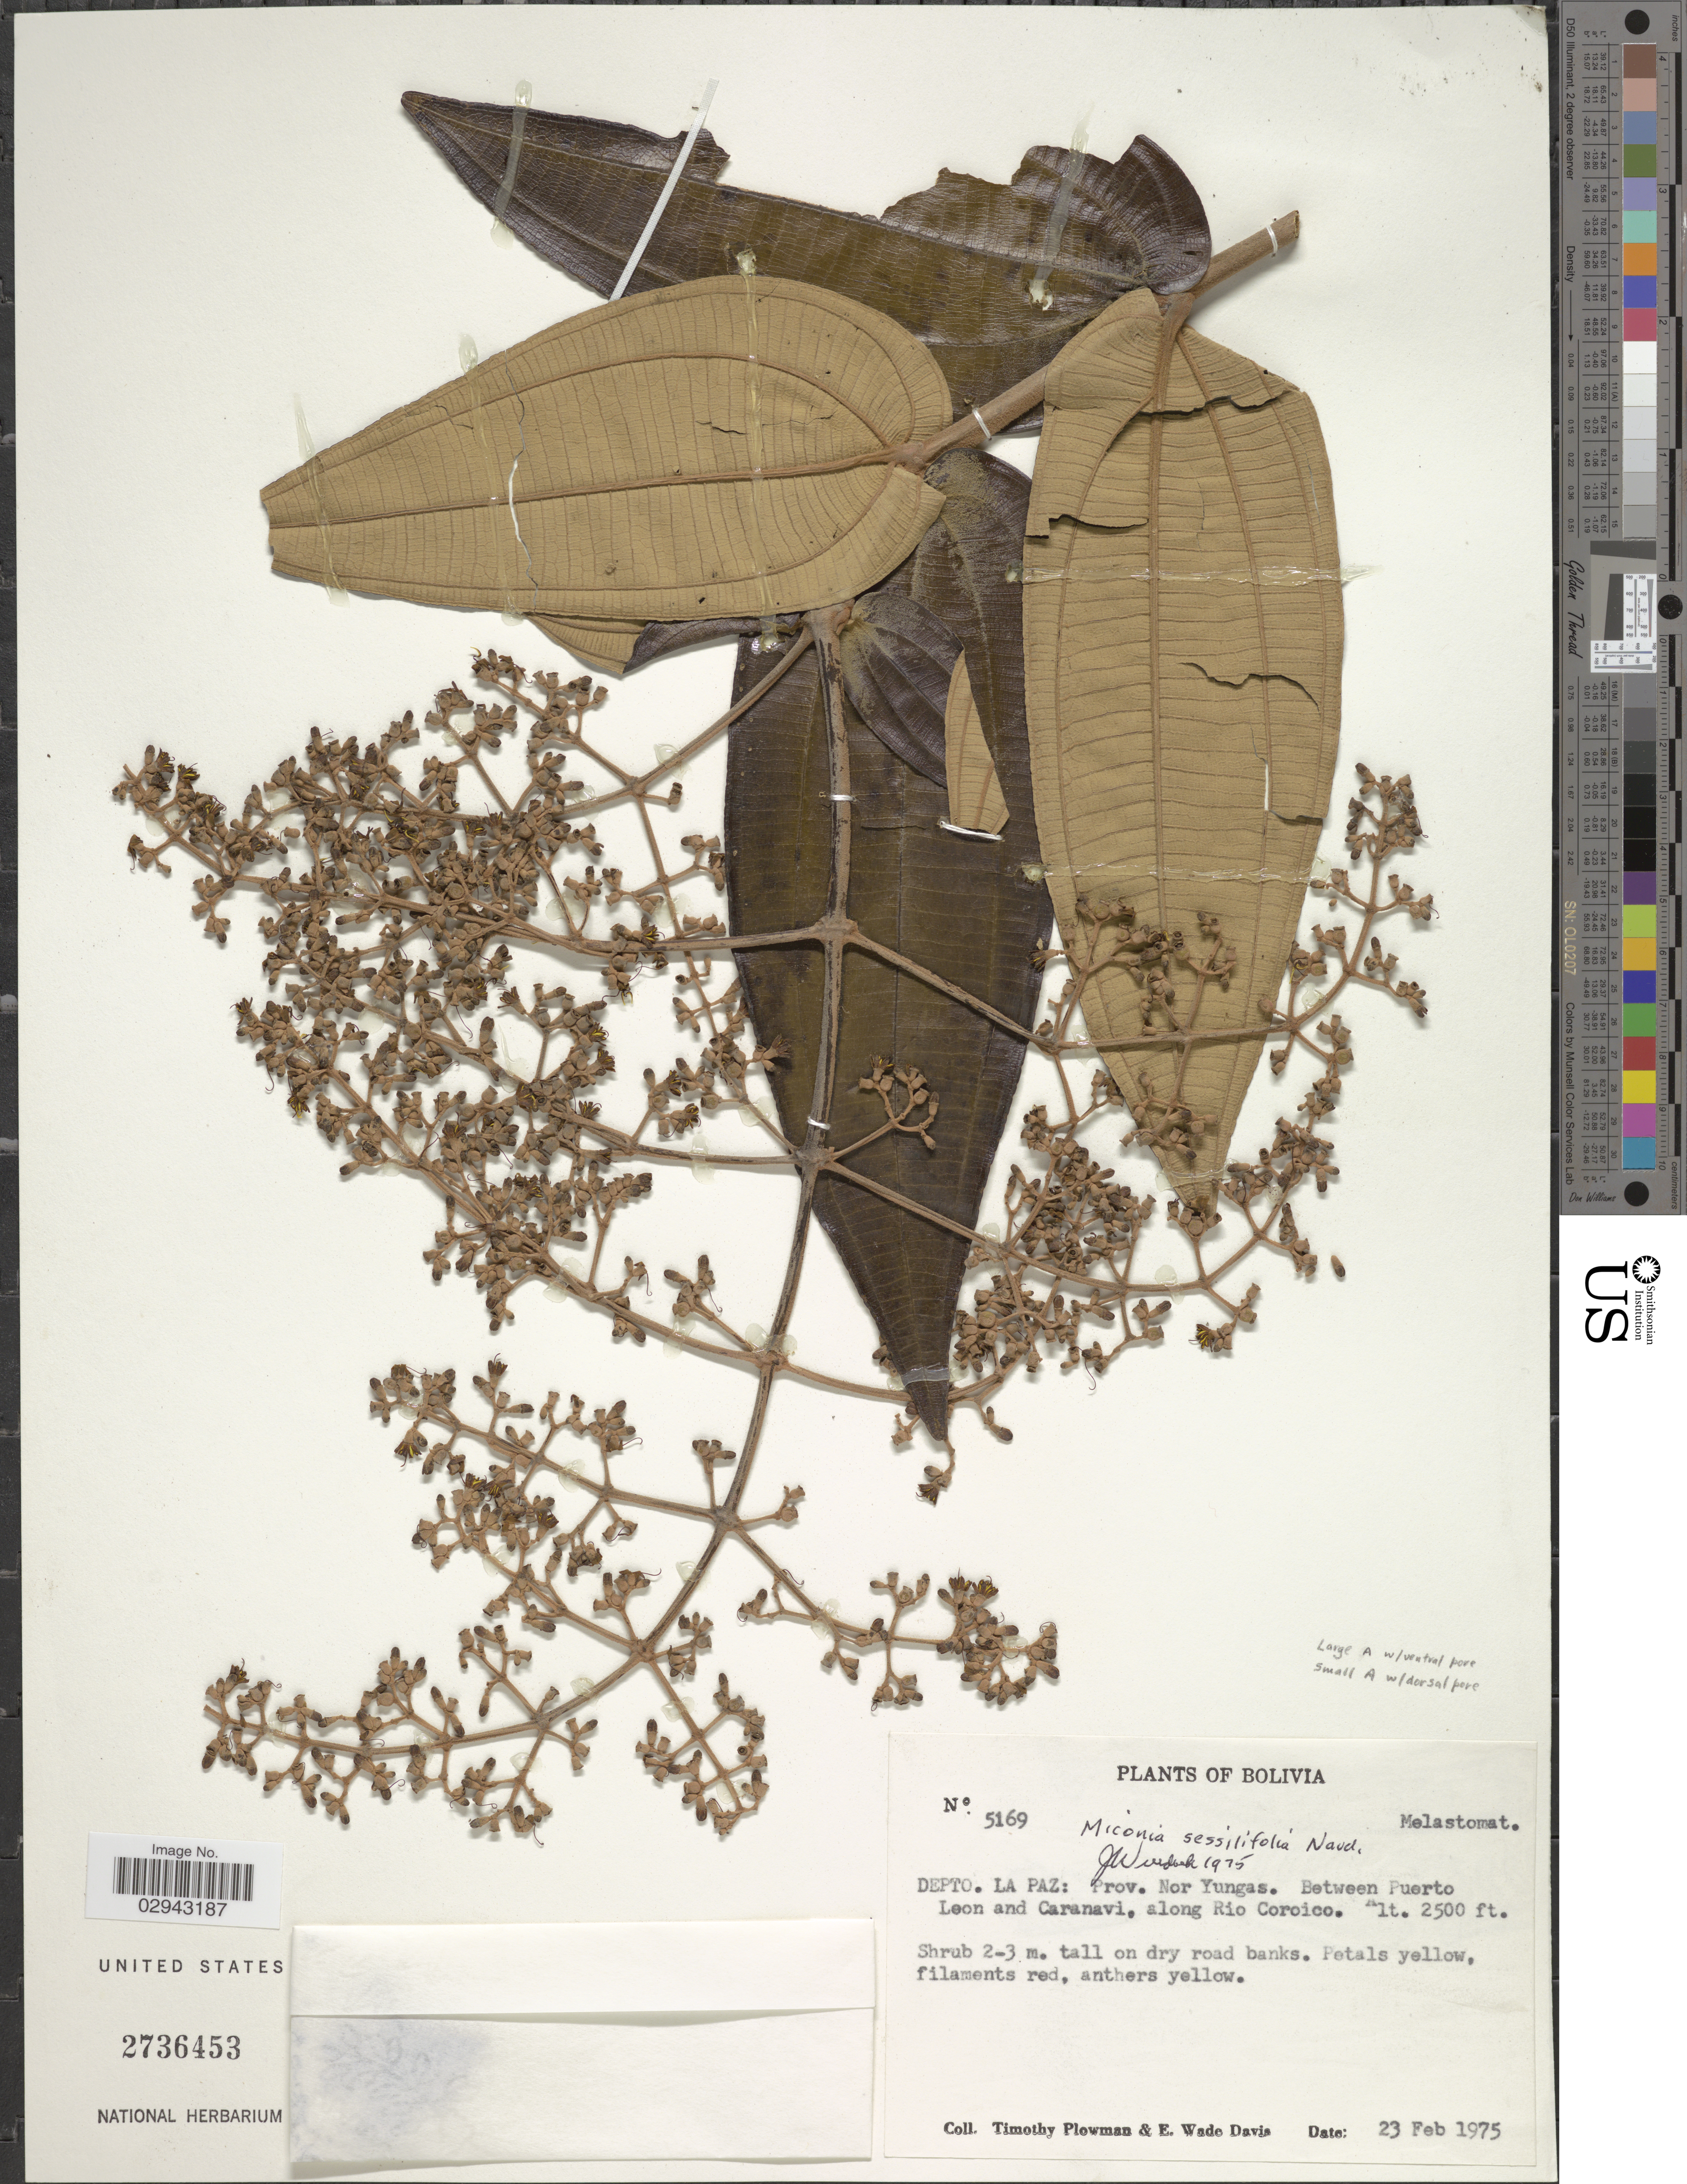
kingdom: Plantae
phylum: Tracheophyta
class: Magnoliopsida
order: Myrtales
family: Melastomataceae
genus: Miconia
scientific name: Miconia subsessilifolia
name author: Wurdack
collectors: T. Plowman & E. W. Davis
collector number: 5169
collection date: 1975-02-23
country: Bolivia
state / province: La Paz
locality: Depto. La Paz: Prov. Nor Yungas. Between Puerto Leon and Caranavi, along Río Coroico.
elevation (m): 762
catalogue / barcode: US 2736453